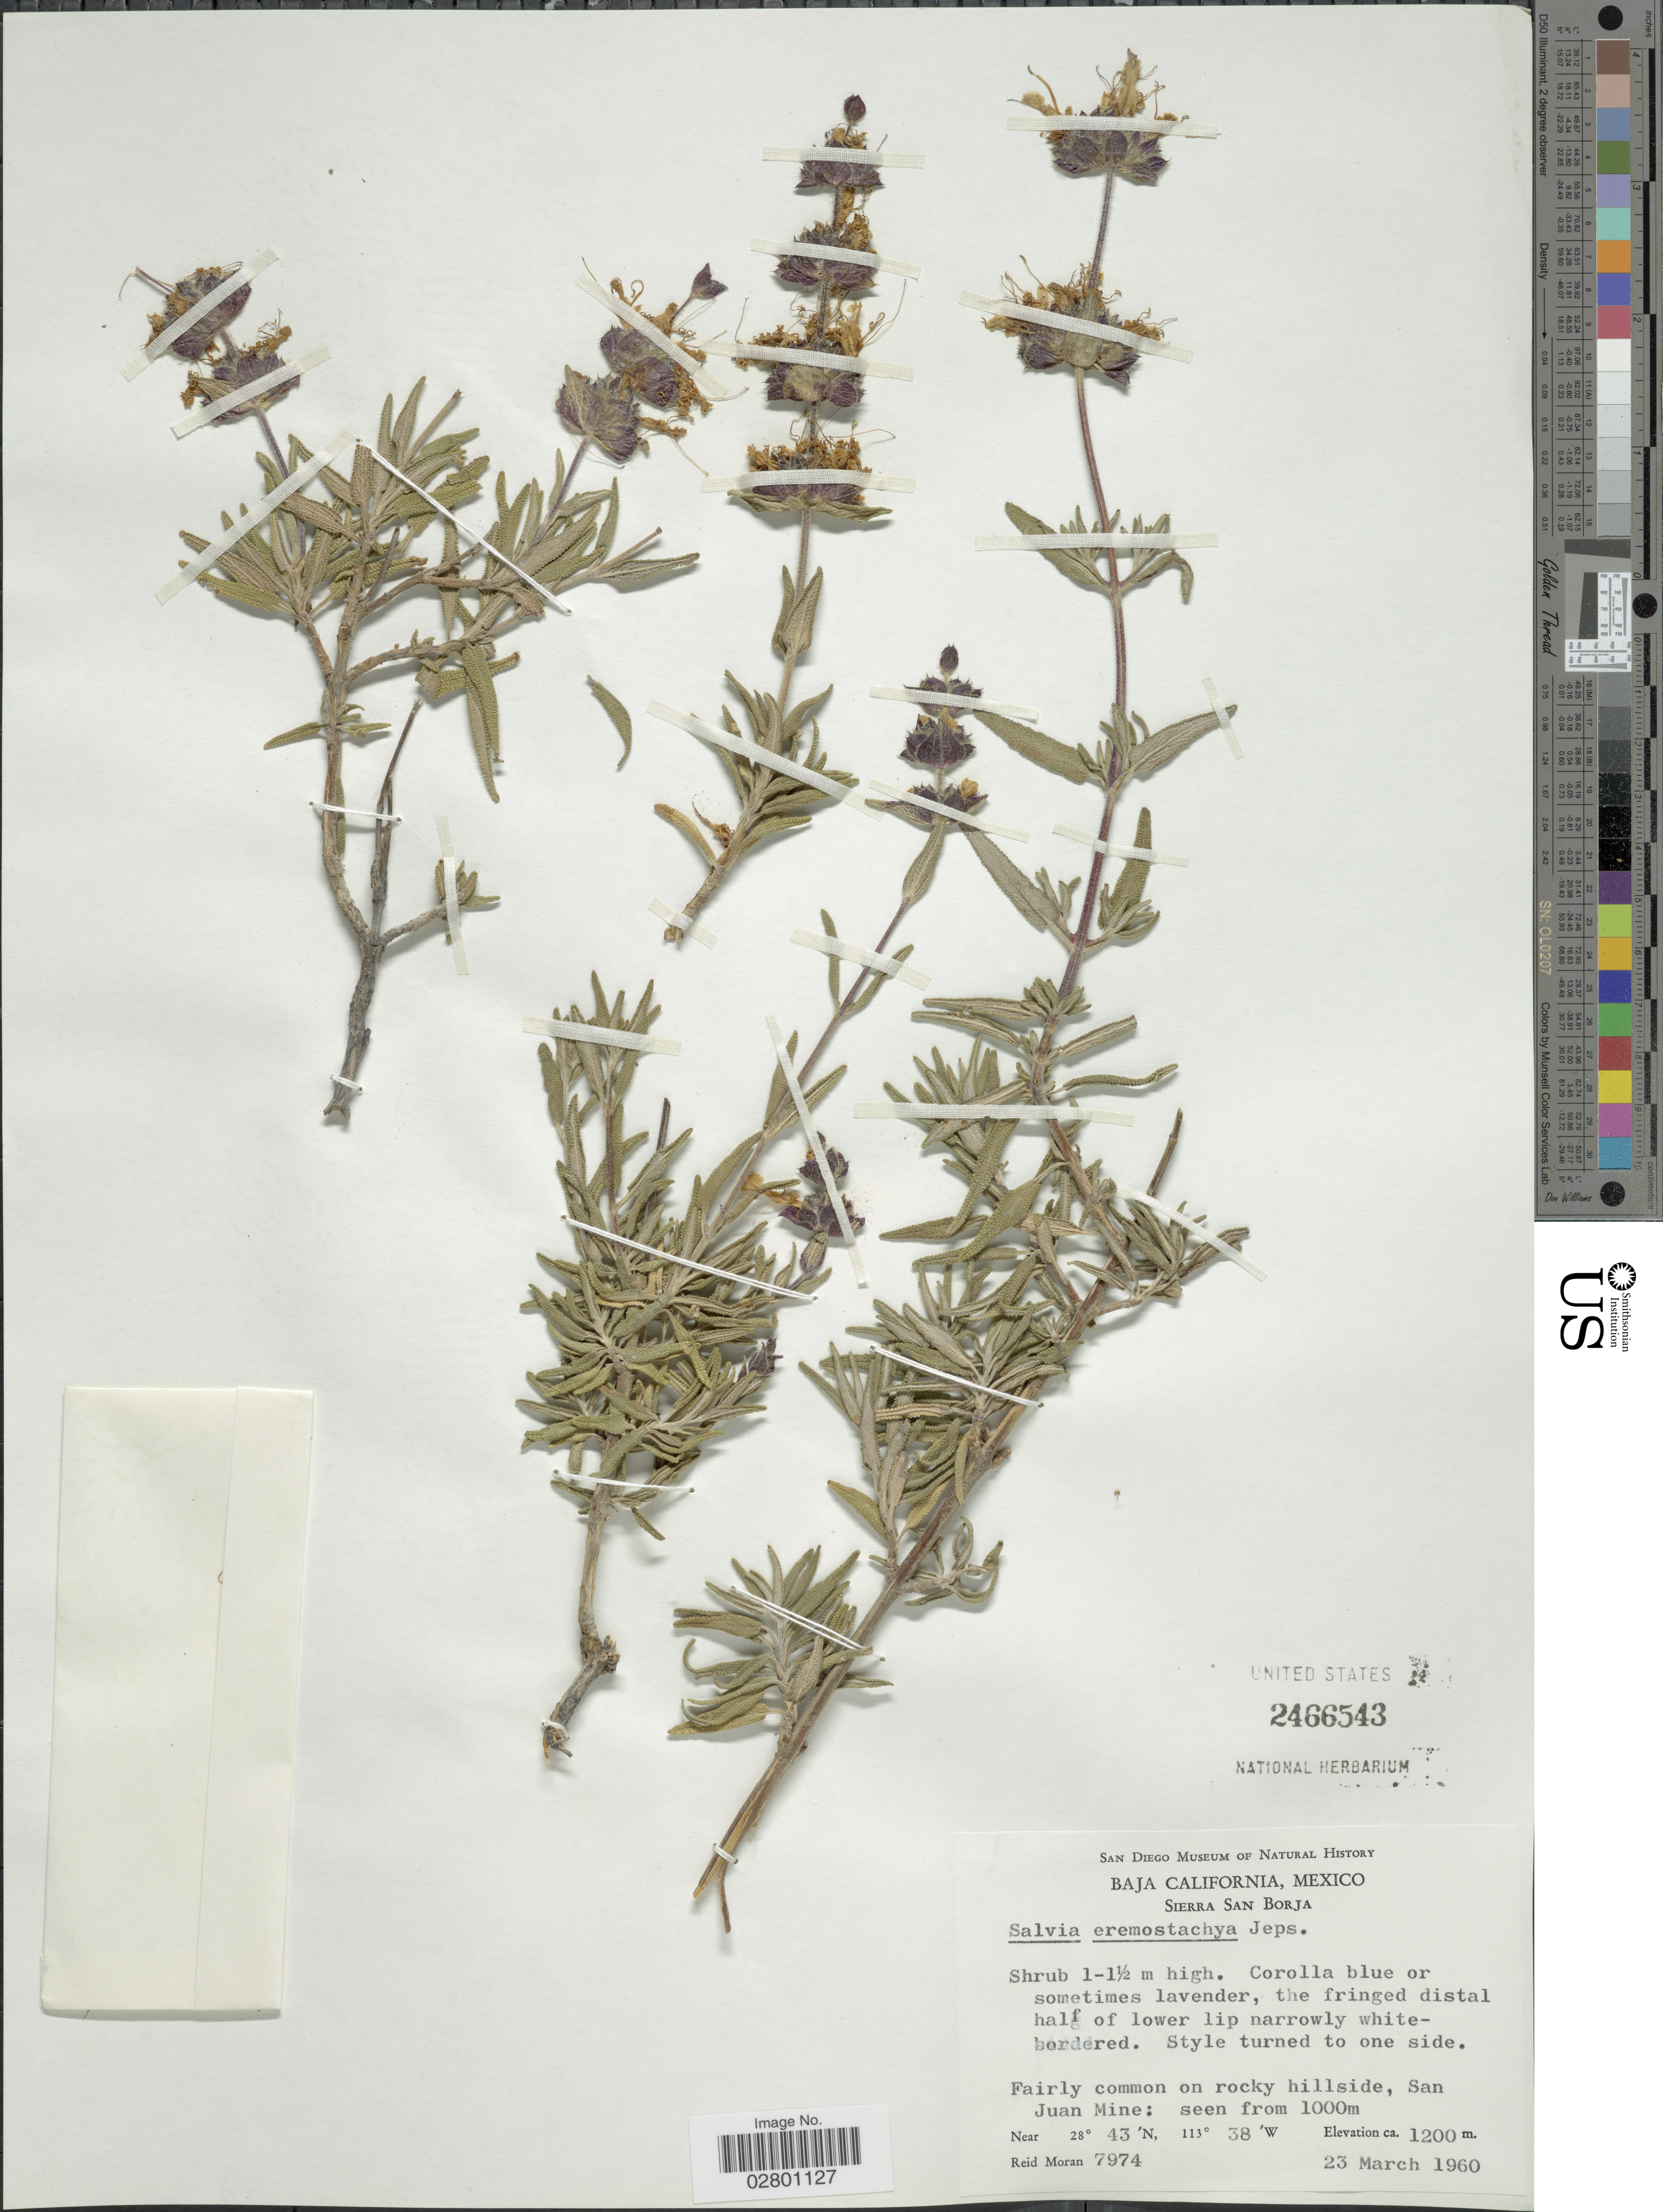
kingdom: Plantae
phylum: Tracheophyta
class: Magnoliopsida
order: Lamiales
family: Lamiaceae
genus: Salvia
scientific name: Salvia eremostachya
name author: Jeps.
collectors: R. V. Moran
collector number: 7974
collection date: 1960-03-23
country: Mexico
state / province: Baja California Norte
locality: Sierra San Borja. Fairly common rocky hillside, San Juan Mine.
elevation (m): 1200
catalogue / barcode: US 2466543